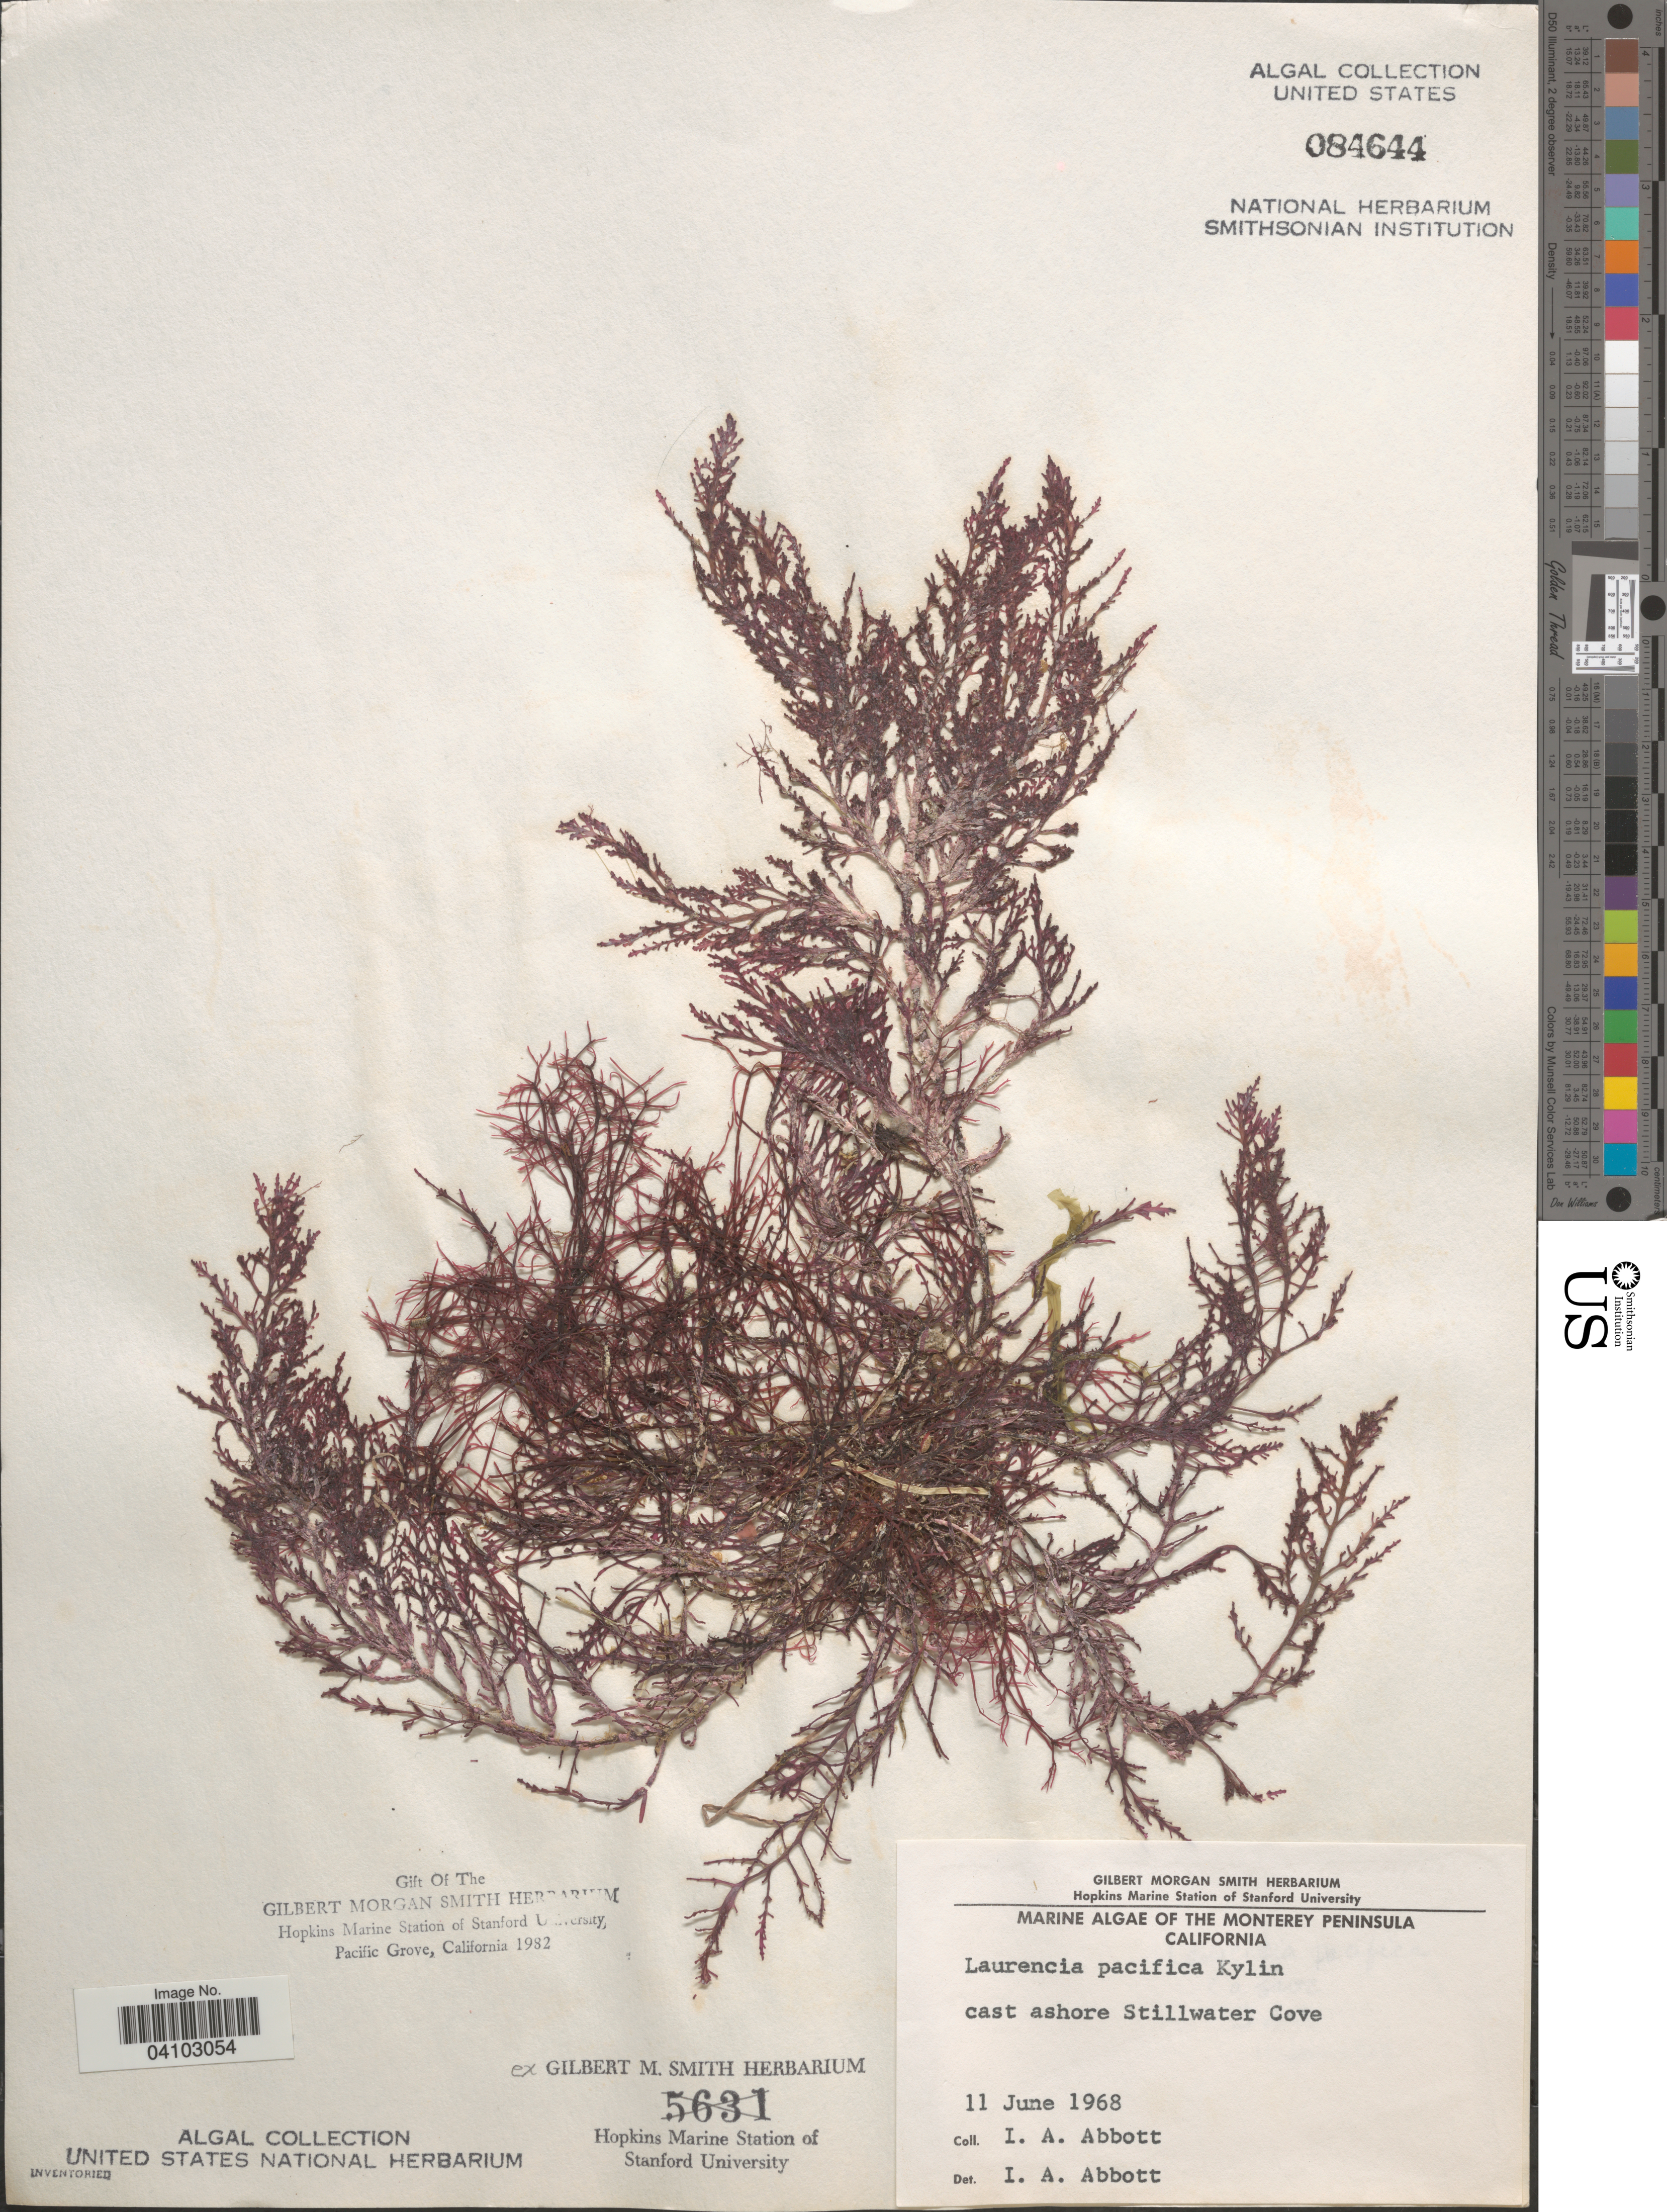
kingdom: Plantae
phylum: Rhodophyta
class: Florideophyceae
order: Ceramiales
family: Rhodomelaceae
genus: Laurencia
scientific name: Laurencia pacifica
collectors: I. A. Abbott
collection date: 1968-06-11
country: United States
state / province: California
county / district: Monterey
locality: The Monterey Peninsula. Cast ashore Stillwater Cove.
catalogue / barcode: US 84644